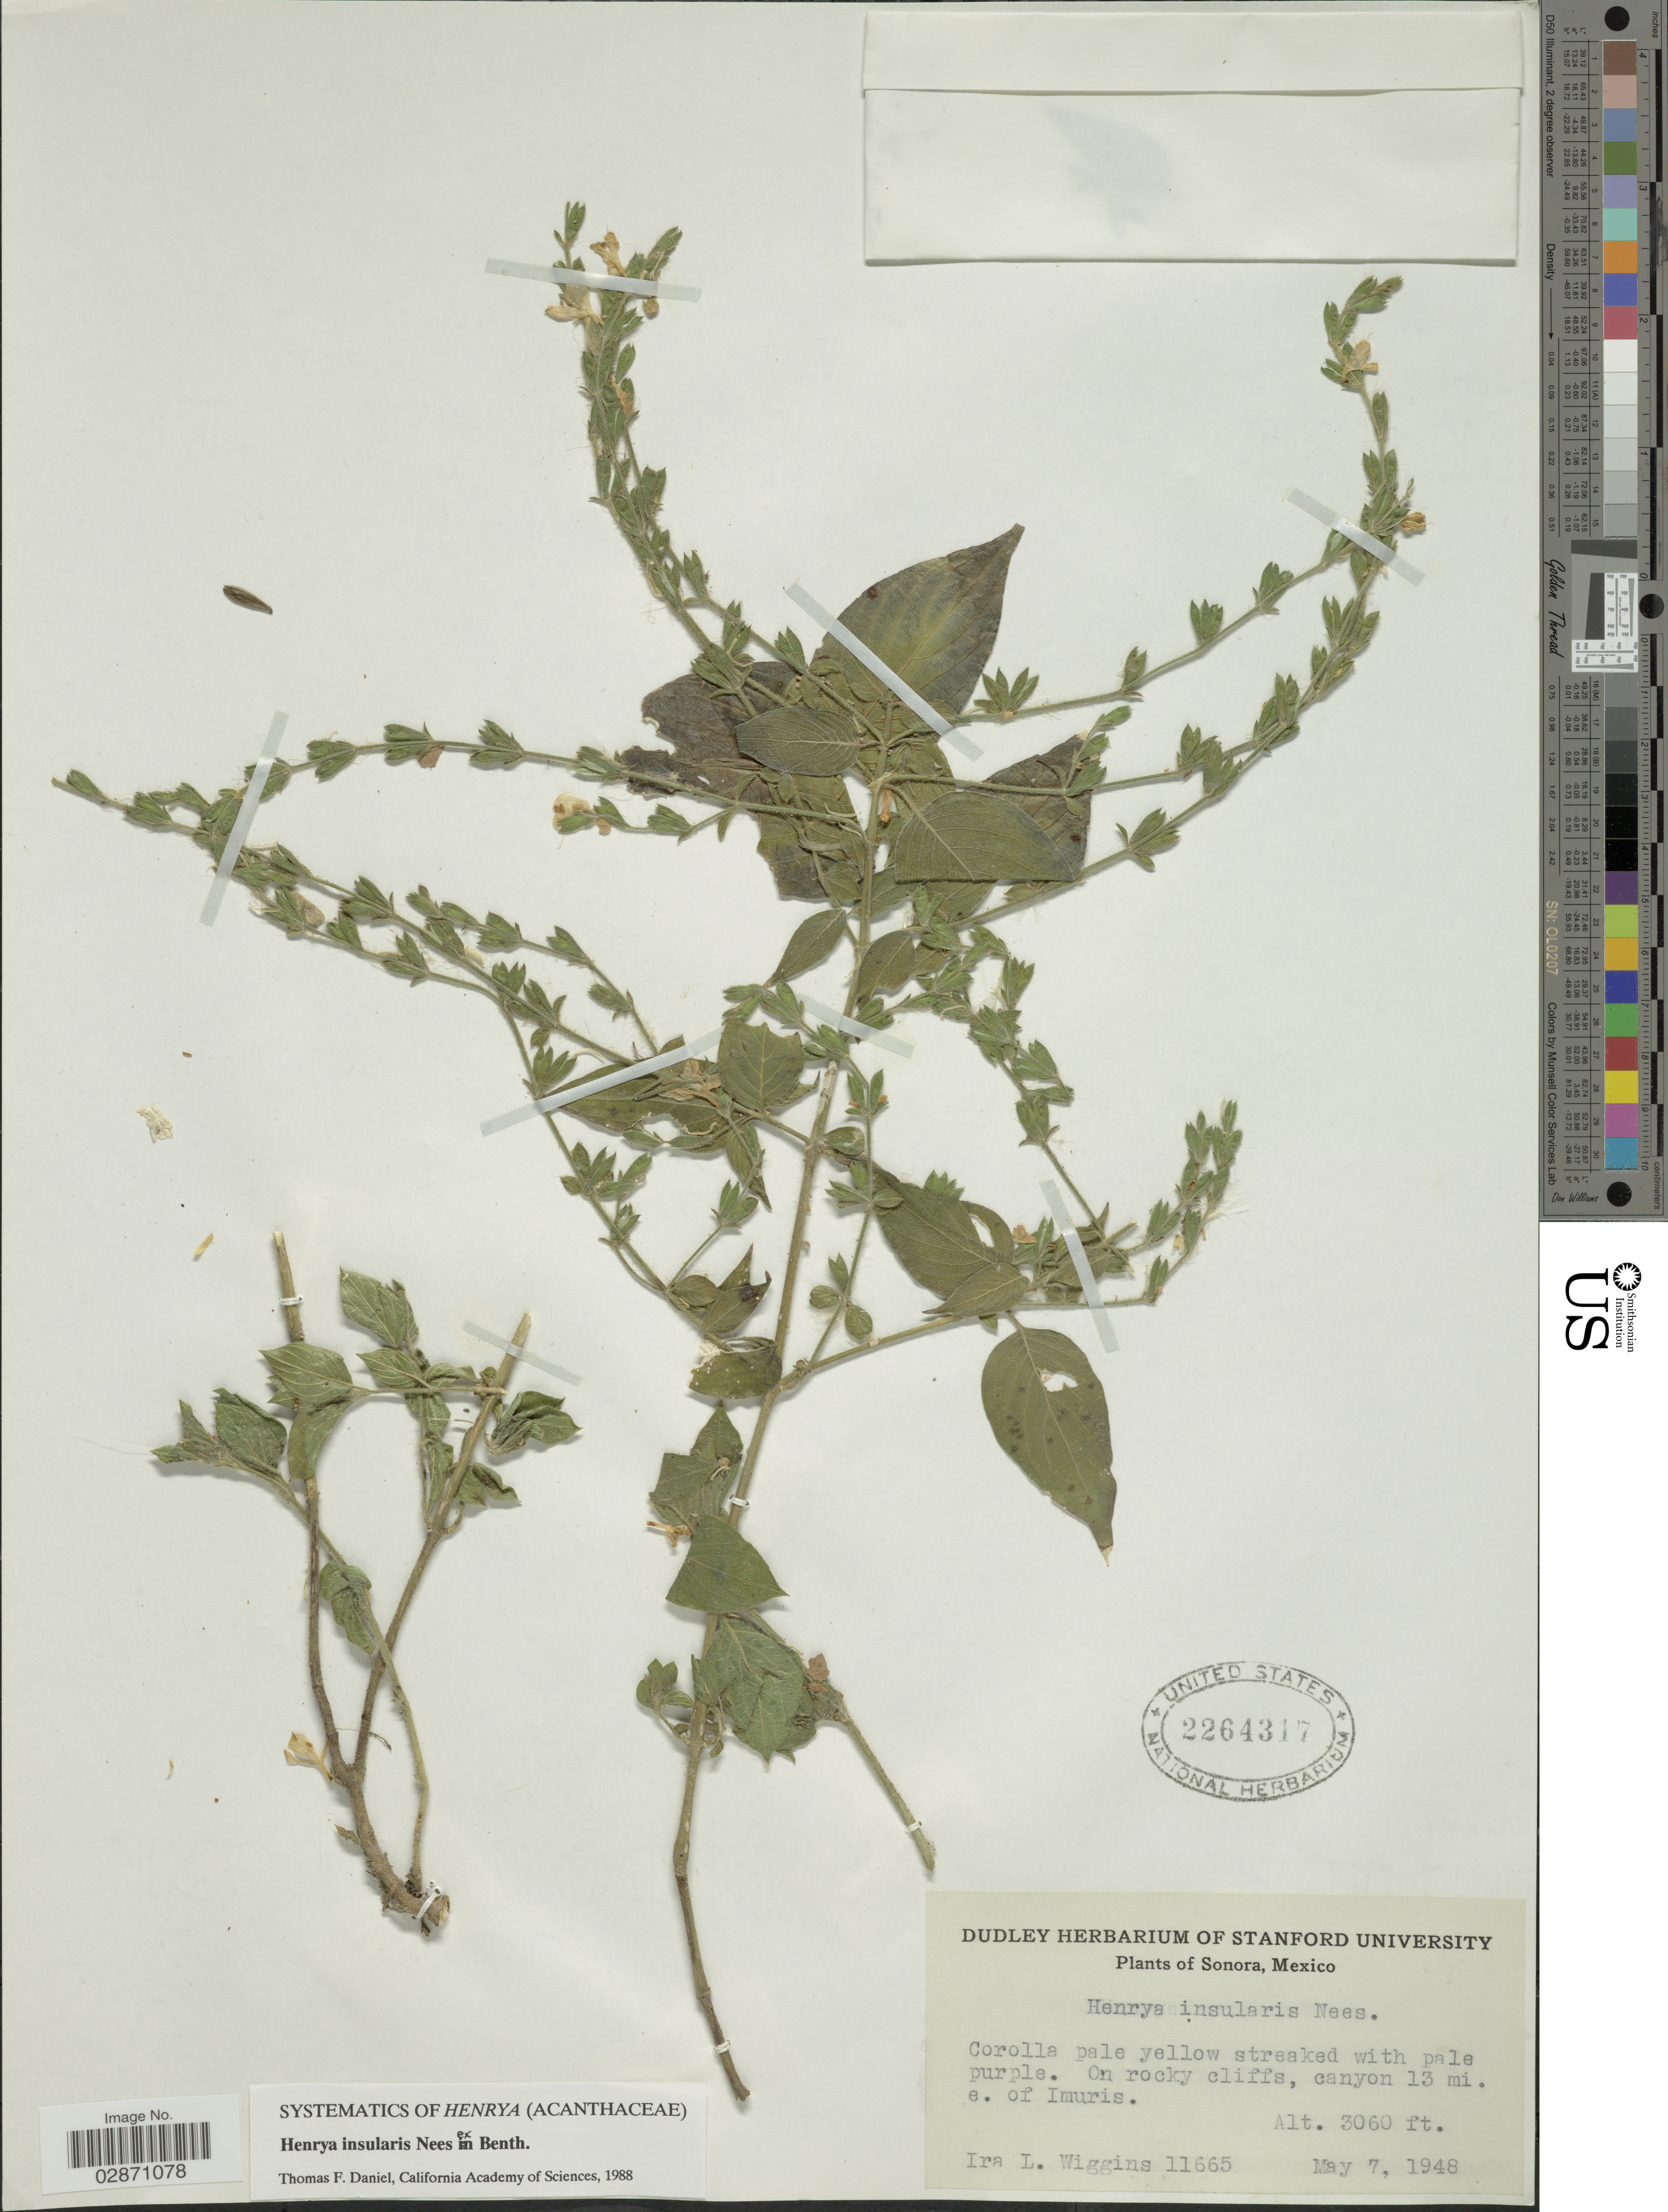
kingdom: Plantae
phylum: Tracheophyta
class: Magnoliopsida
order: Lamiales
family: Acanthaceae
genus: Henrya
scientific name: Henrya insularis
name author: Nees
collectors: I. L. Wiggins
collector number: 11665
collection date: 1948-05-07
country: Mexico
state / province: Sonora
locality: On rocky cliffs, canyon 13 mi. e. of Imuris.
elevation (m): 933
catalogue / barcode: US 2264317